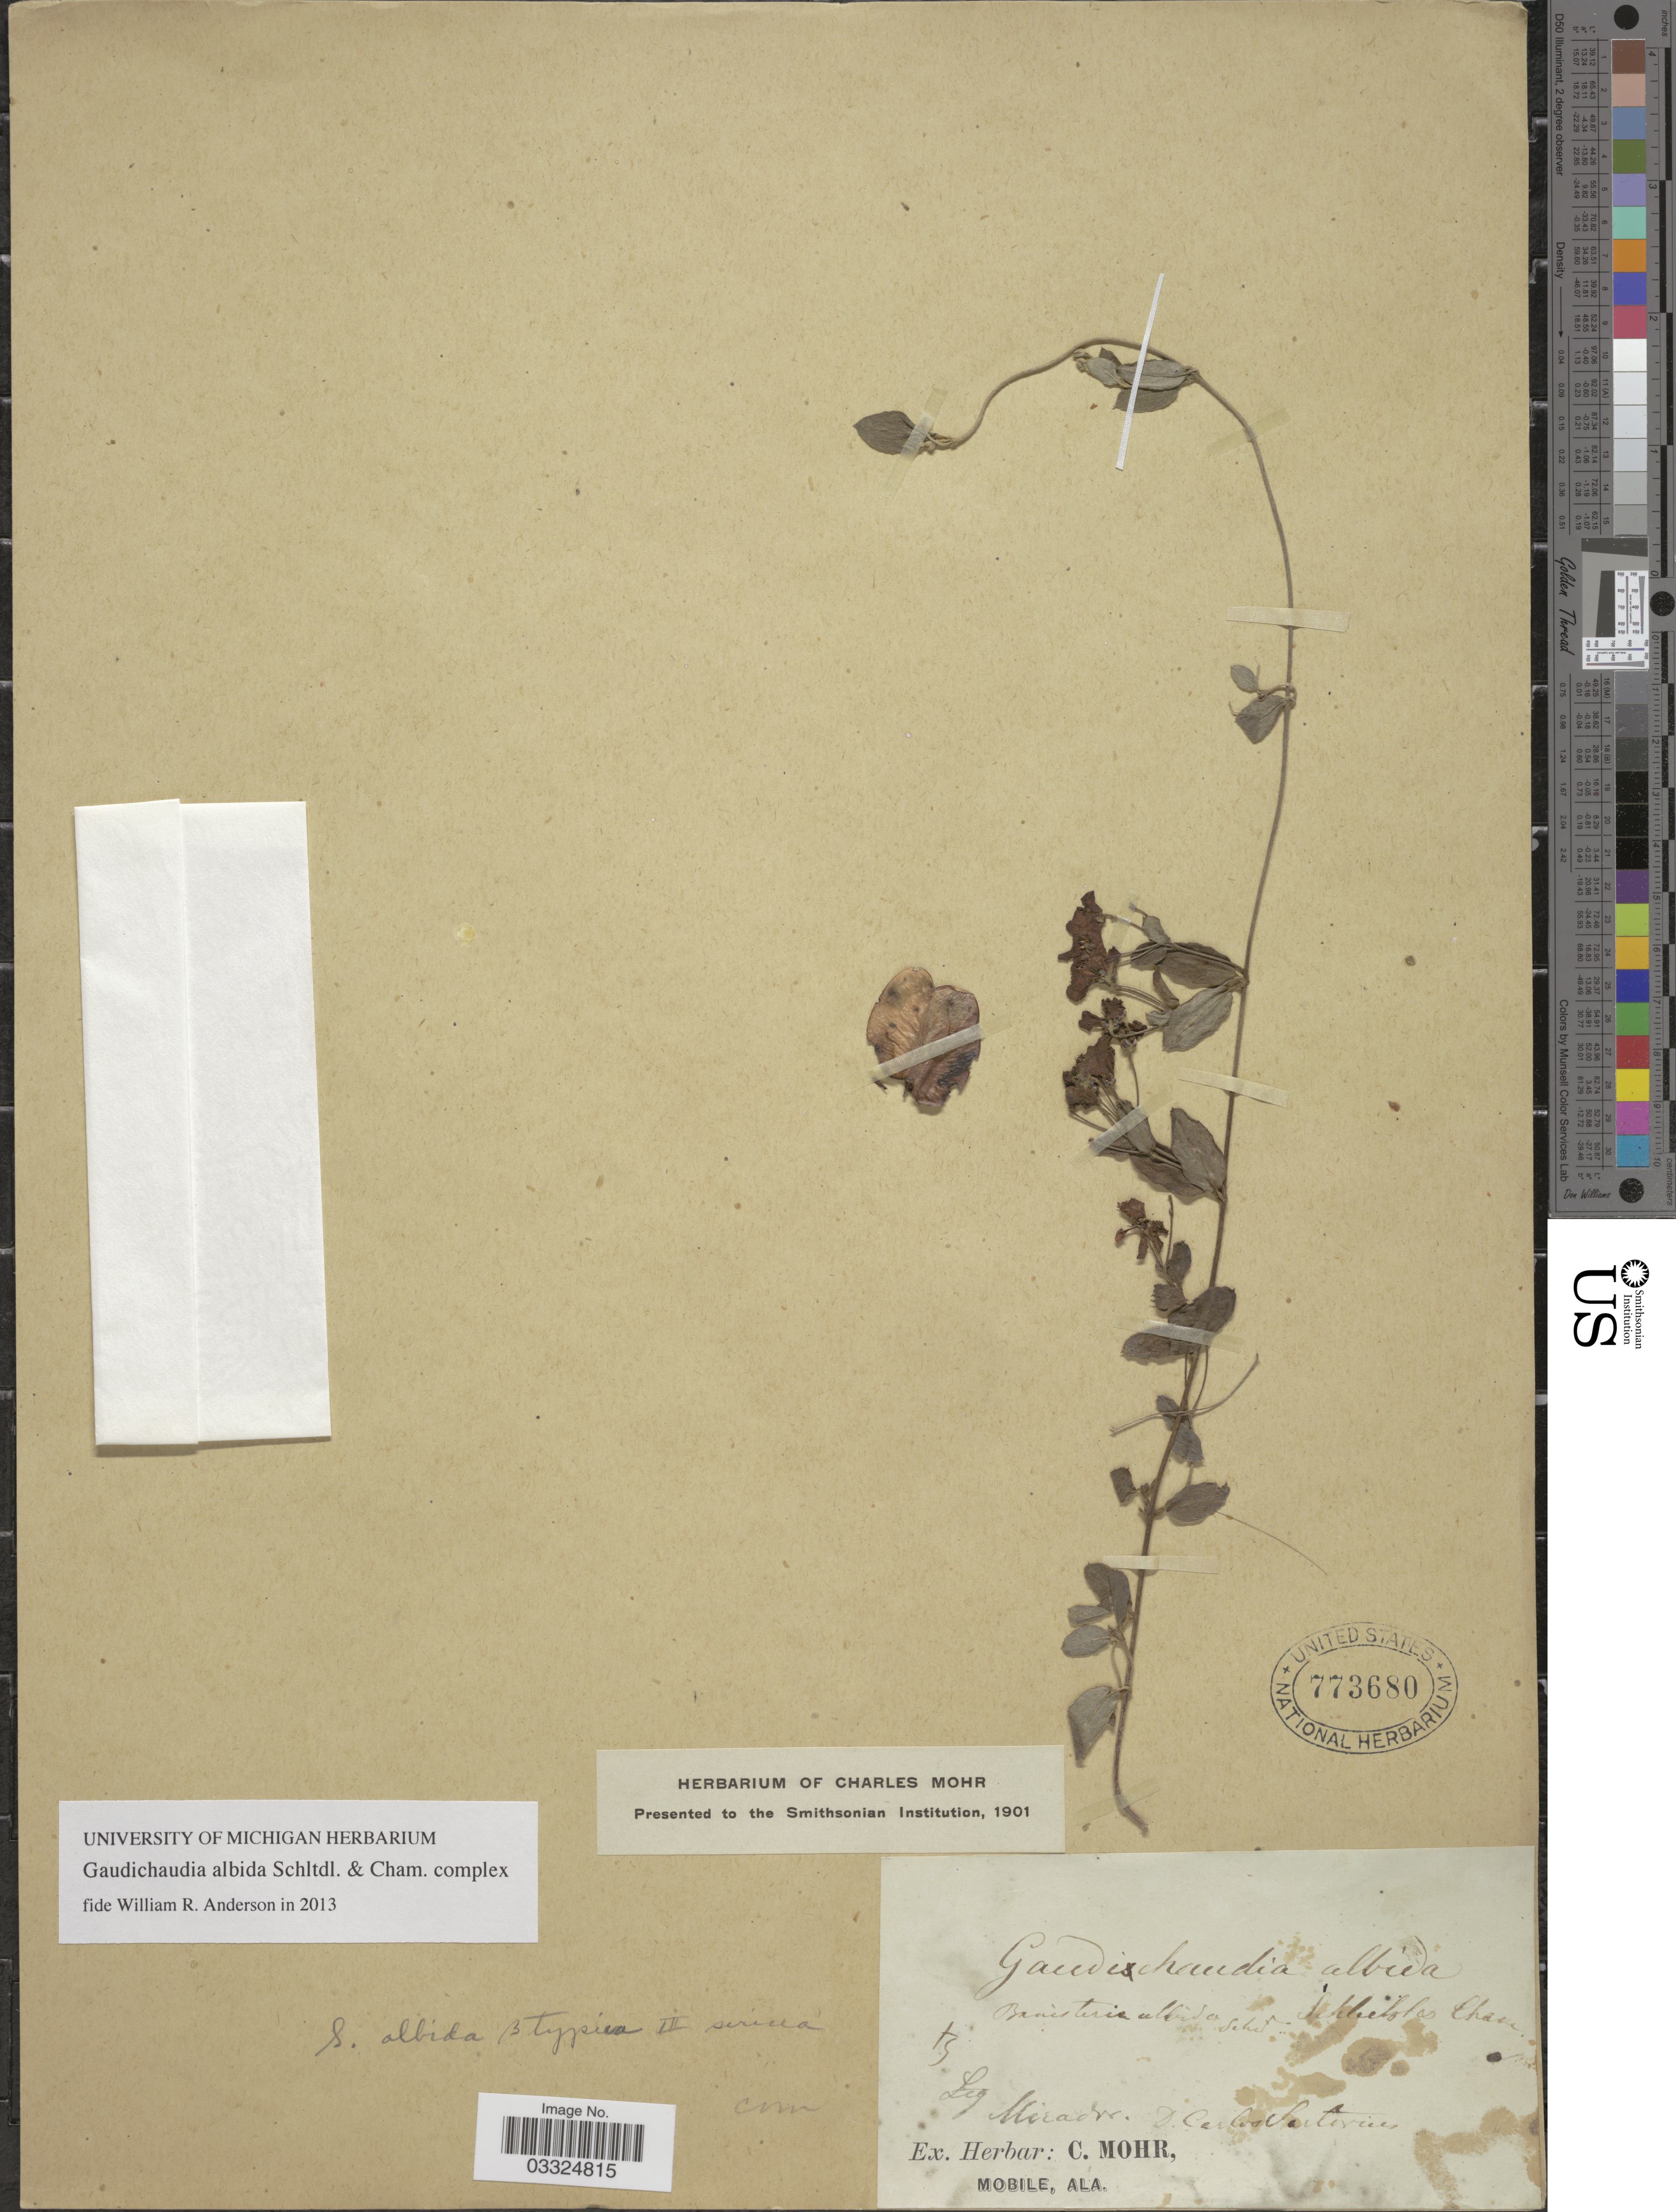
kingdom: Plantae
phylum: Tracheophyta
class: Magnoliopsida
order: Malpighiales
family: Malpighiaceae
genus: Gaudichaudia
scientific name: Gaudichaudia albida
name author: Schltdl. & Cham.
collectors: D. Sartorius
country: United States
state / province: Alabama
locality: Mirador.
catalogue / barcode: US 773680